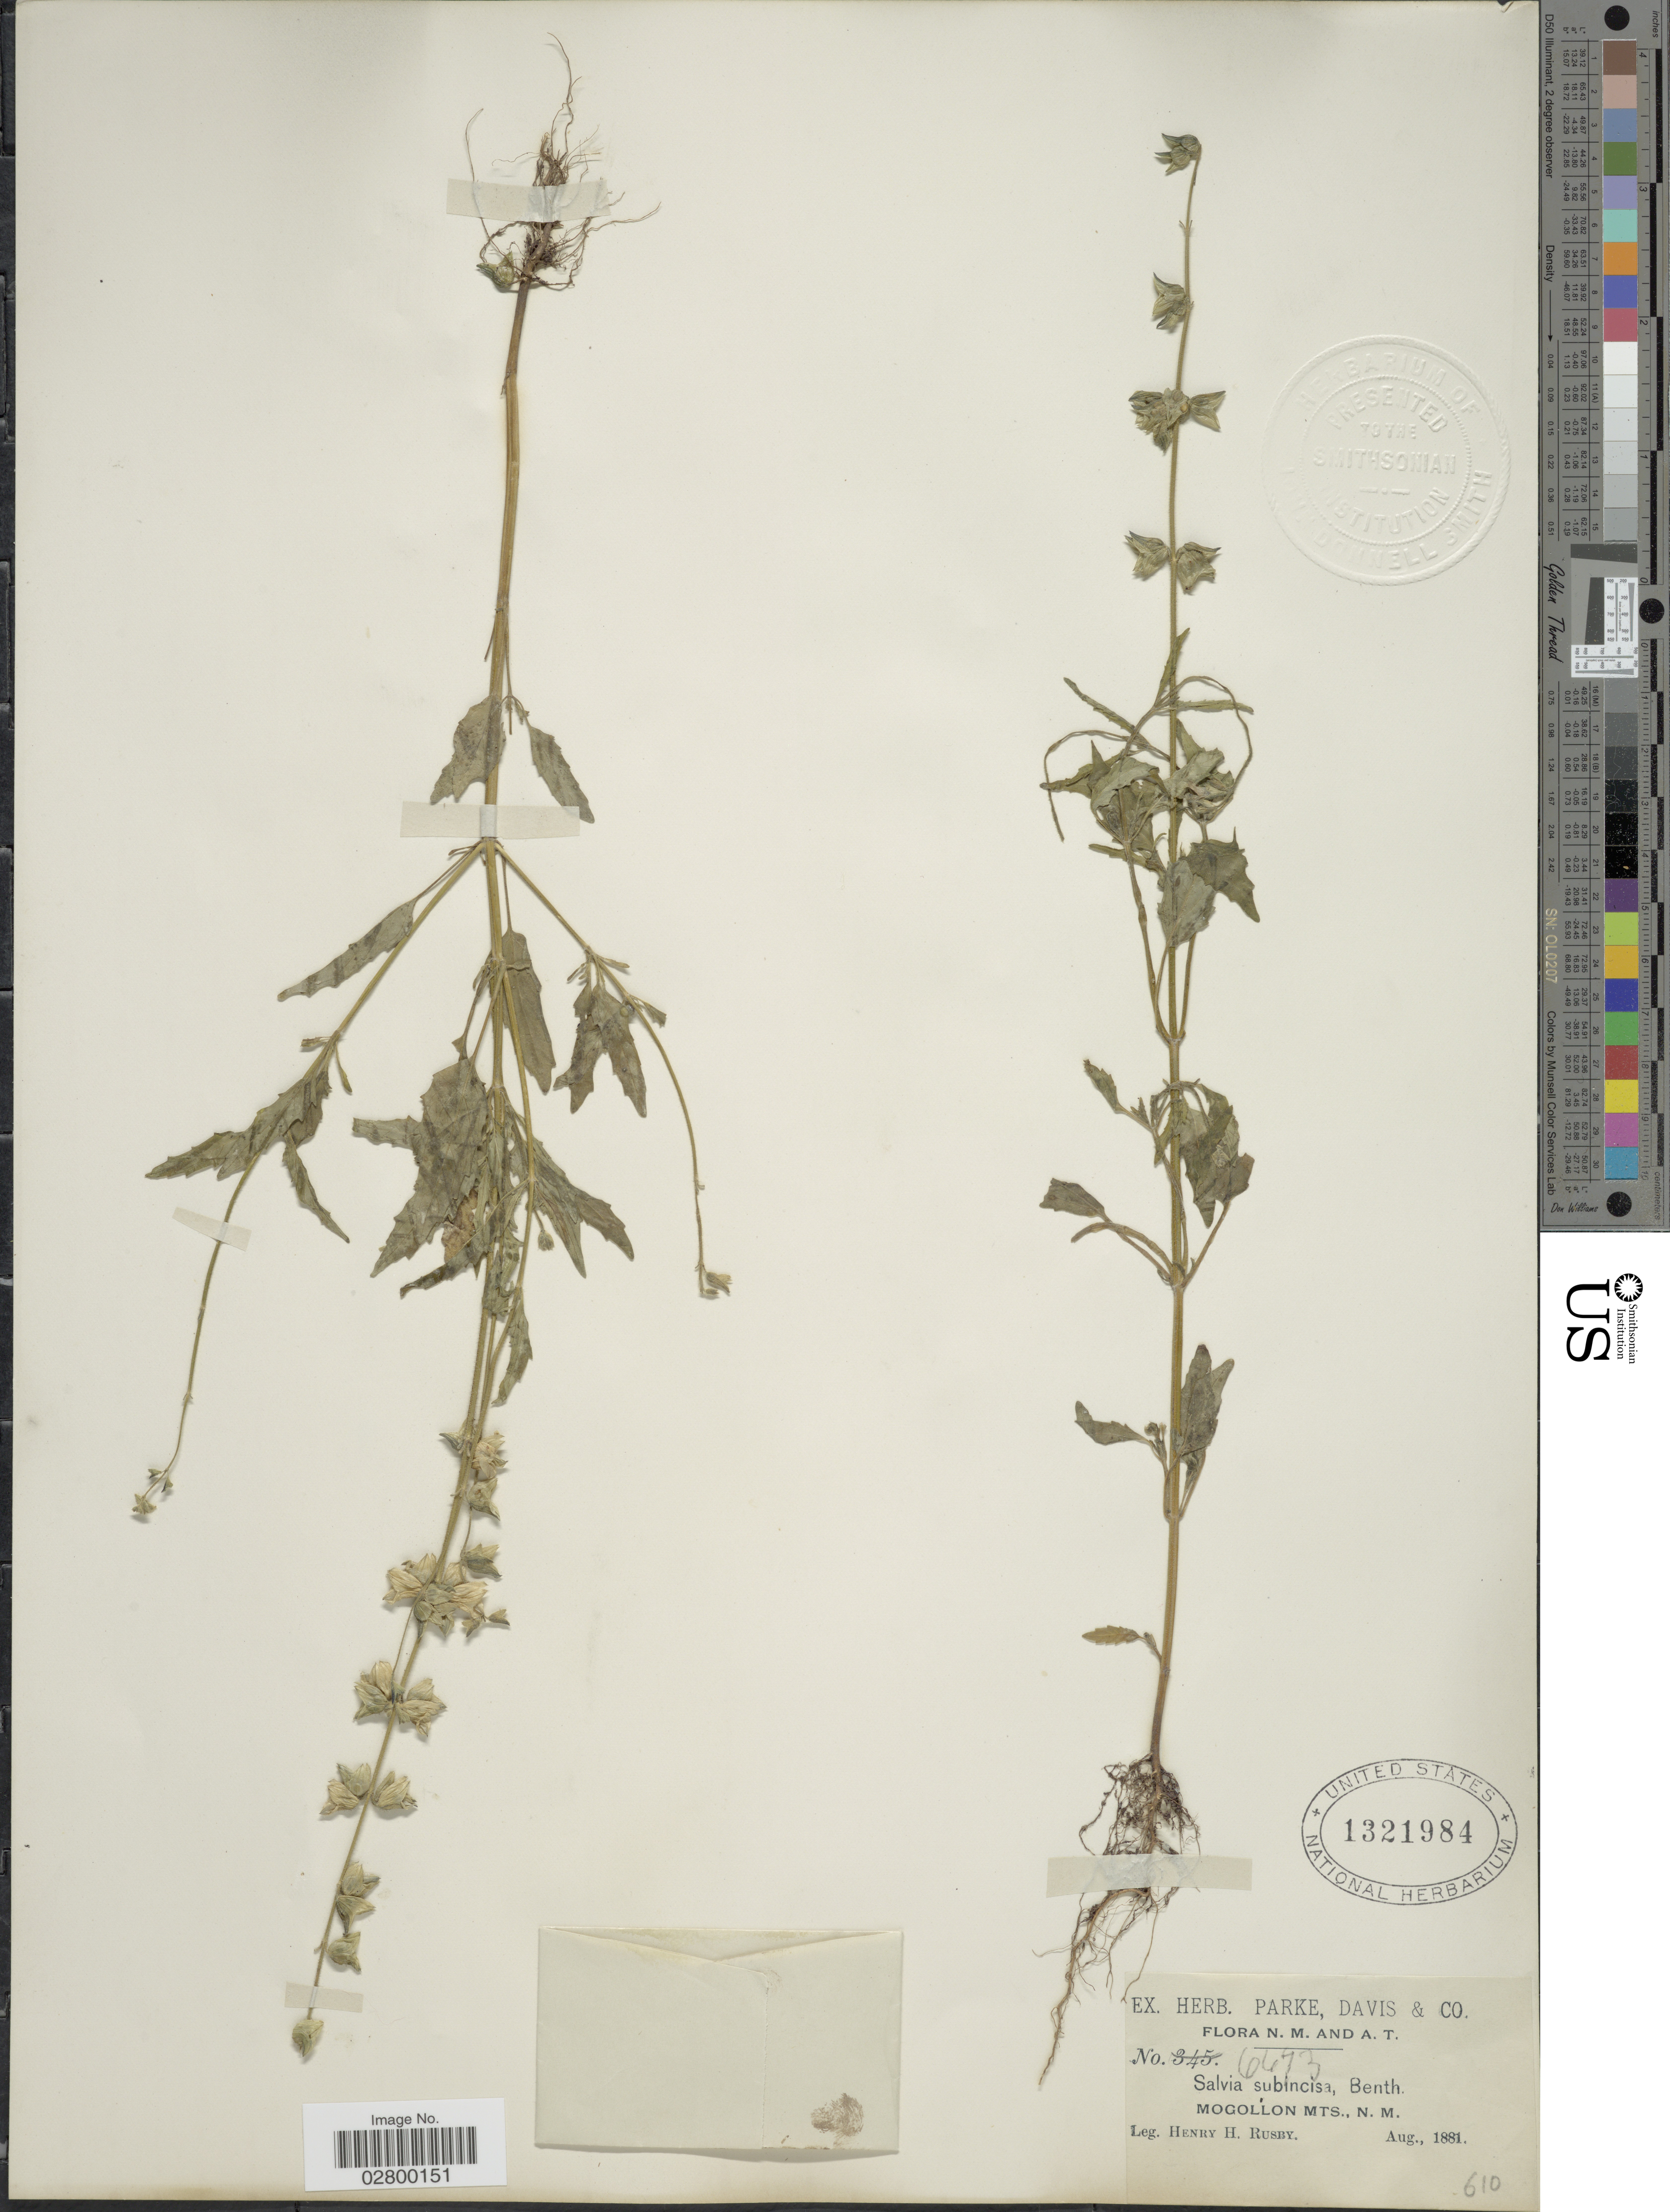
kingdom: Plantae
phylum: Tracheophyta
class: Magnoliopsida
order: Lamiales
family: Lamiaceae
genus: Salvia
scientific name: Salvia subincisa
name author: Benth.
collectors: H. H. Rusby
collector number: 6473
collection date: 1881-08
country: United States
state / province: New Mexico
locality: Mogollon Mts.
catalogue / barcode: US 1321984